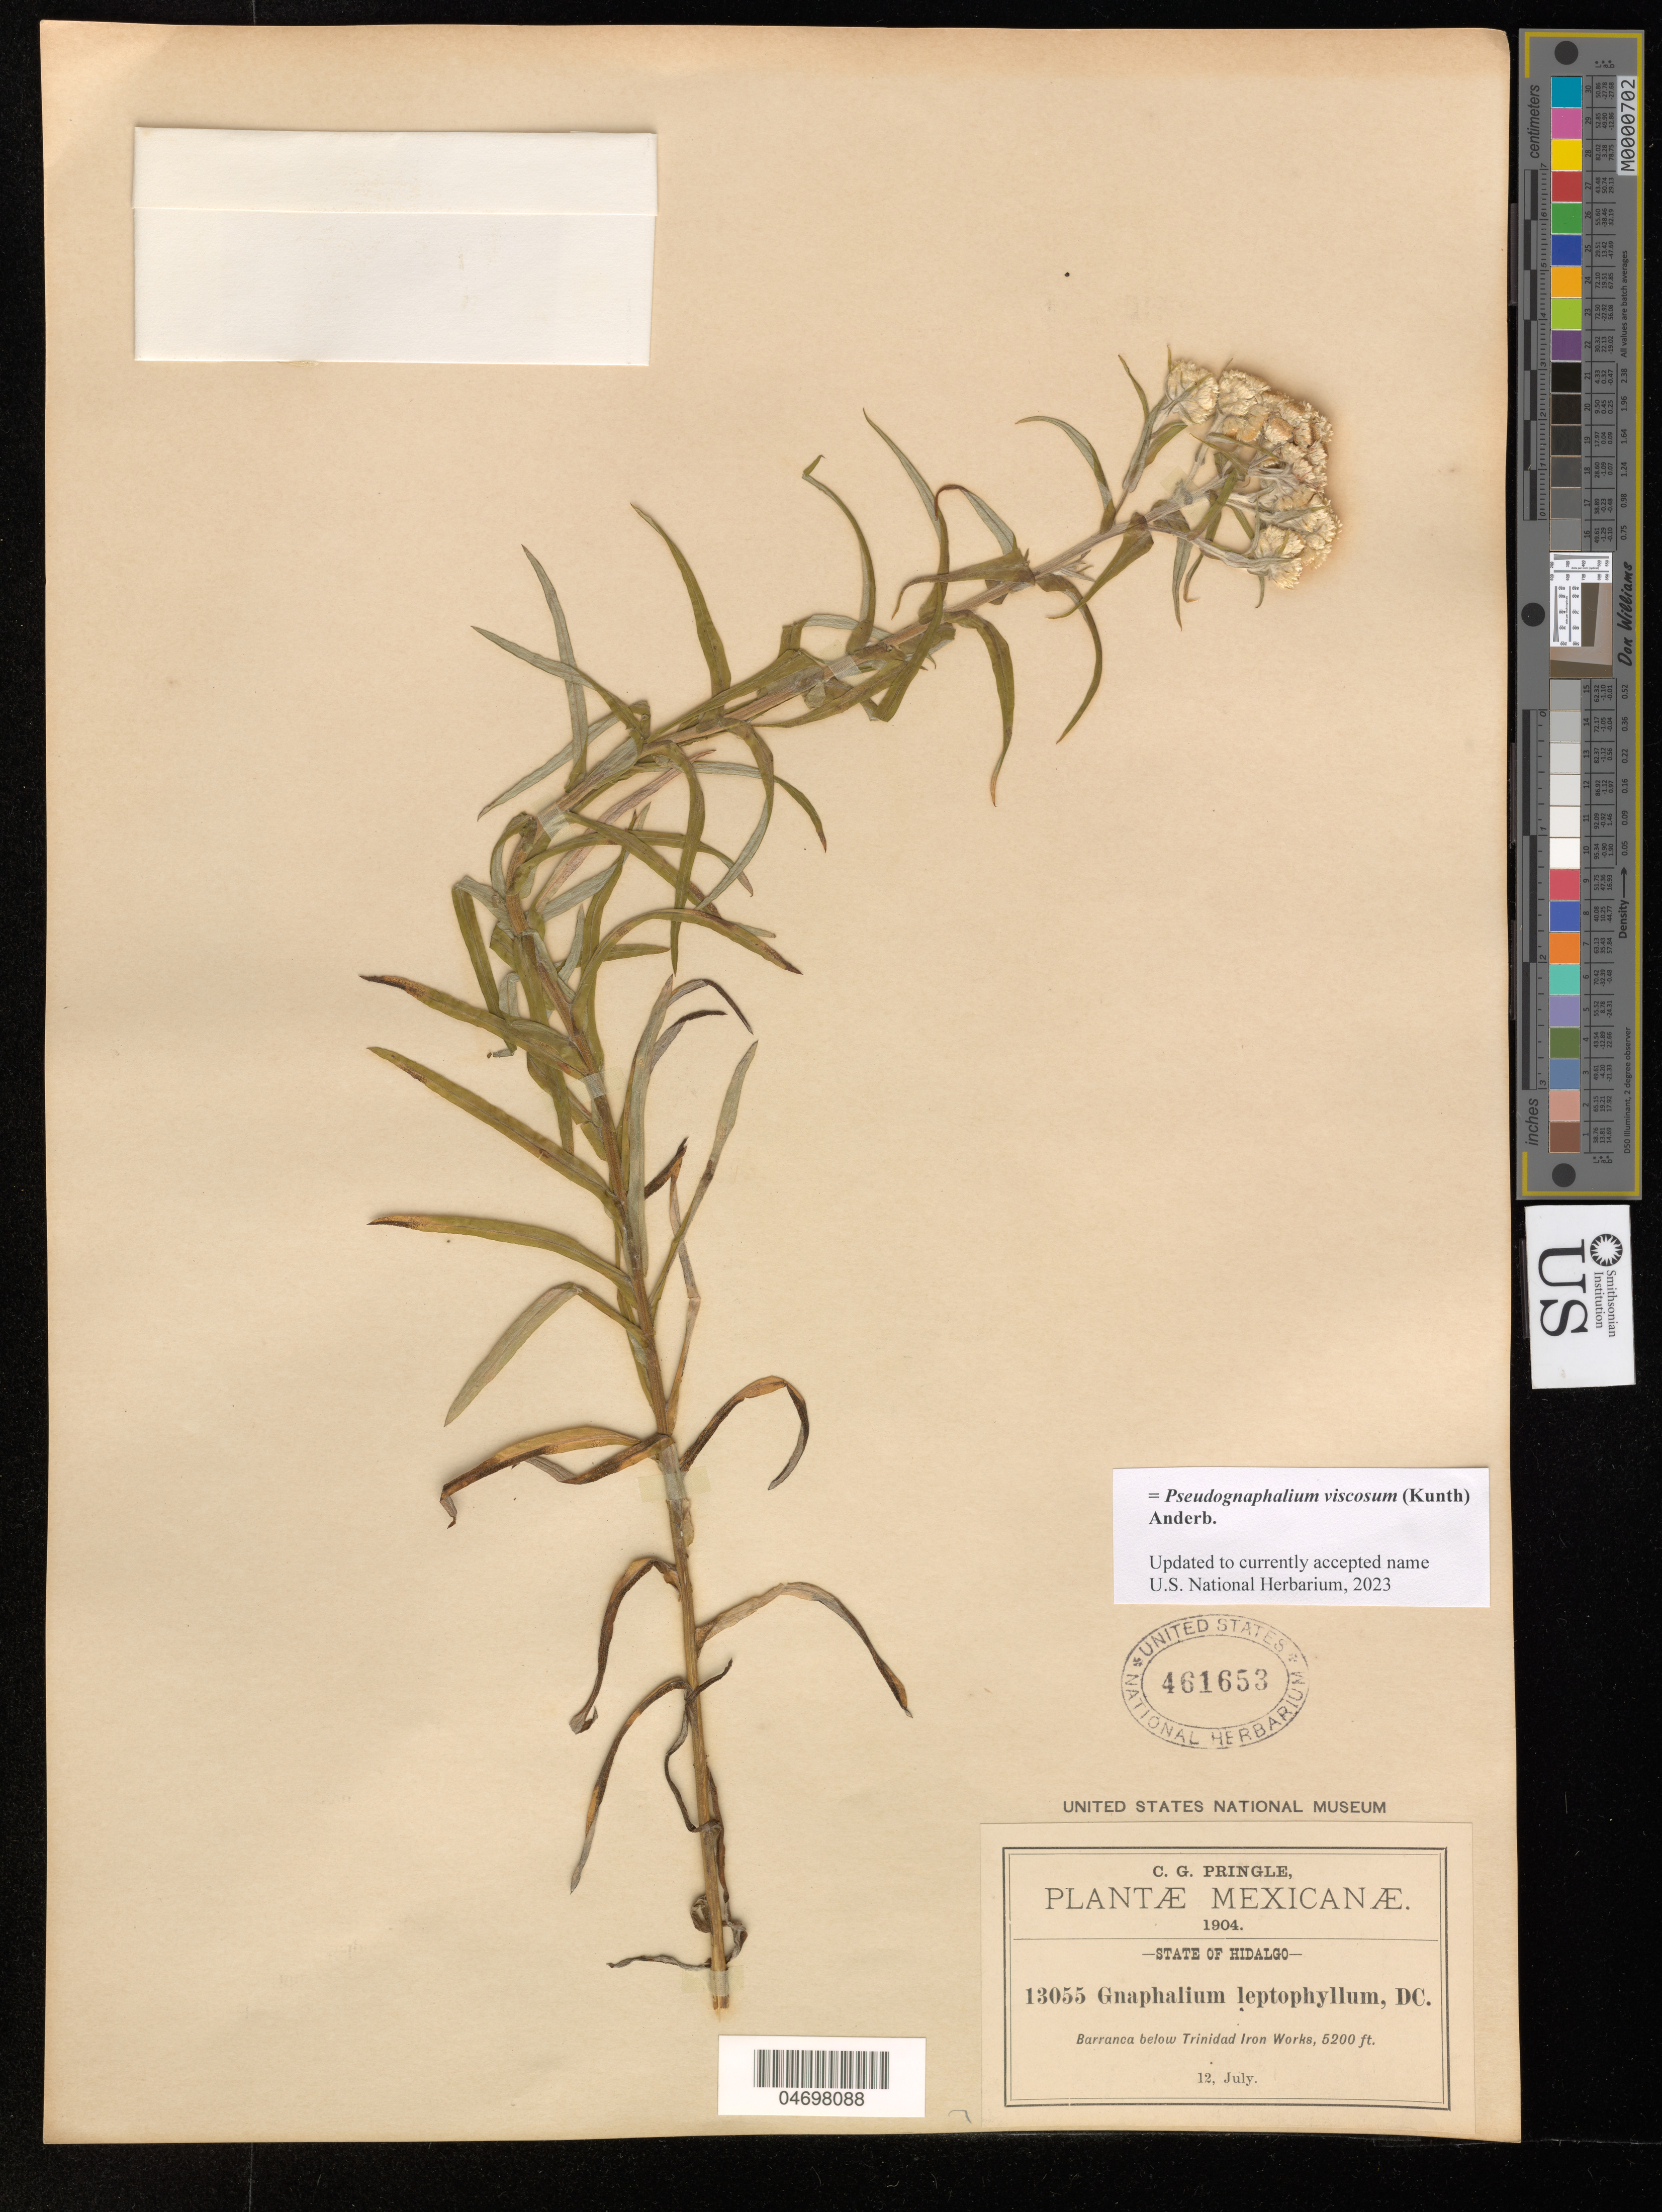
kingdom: Plantae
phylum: Tracheophyta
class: Magnoliopsida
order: Asterales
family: Asteraceae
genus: Pseudognaphalium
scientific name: Pseudognaphalium viscosum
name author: (Kunth) Anderb.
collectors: C. G. Pringle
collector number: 13055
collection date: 1904-07-12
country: Mexico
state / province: Hidalgo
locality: Barranca below Trinidad Iron Works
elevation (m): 1615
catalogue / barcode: US 461653